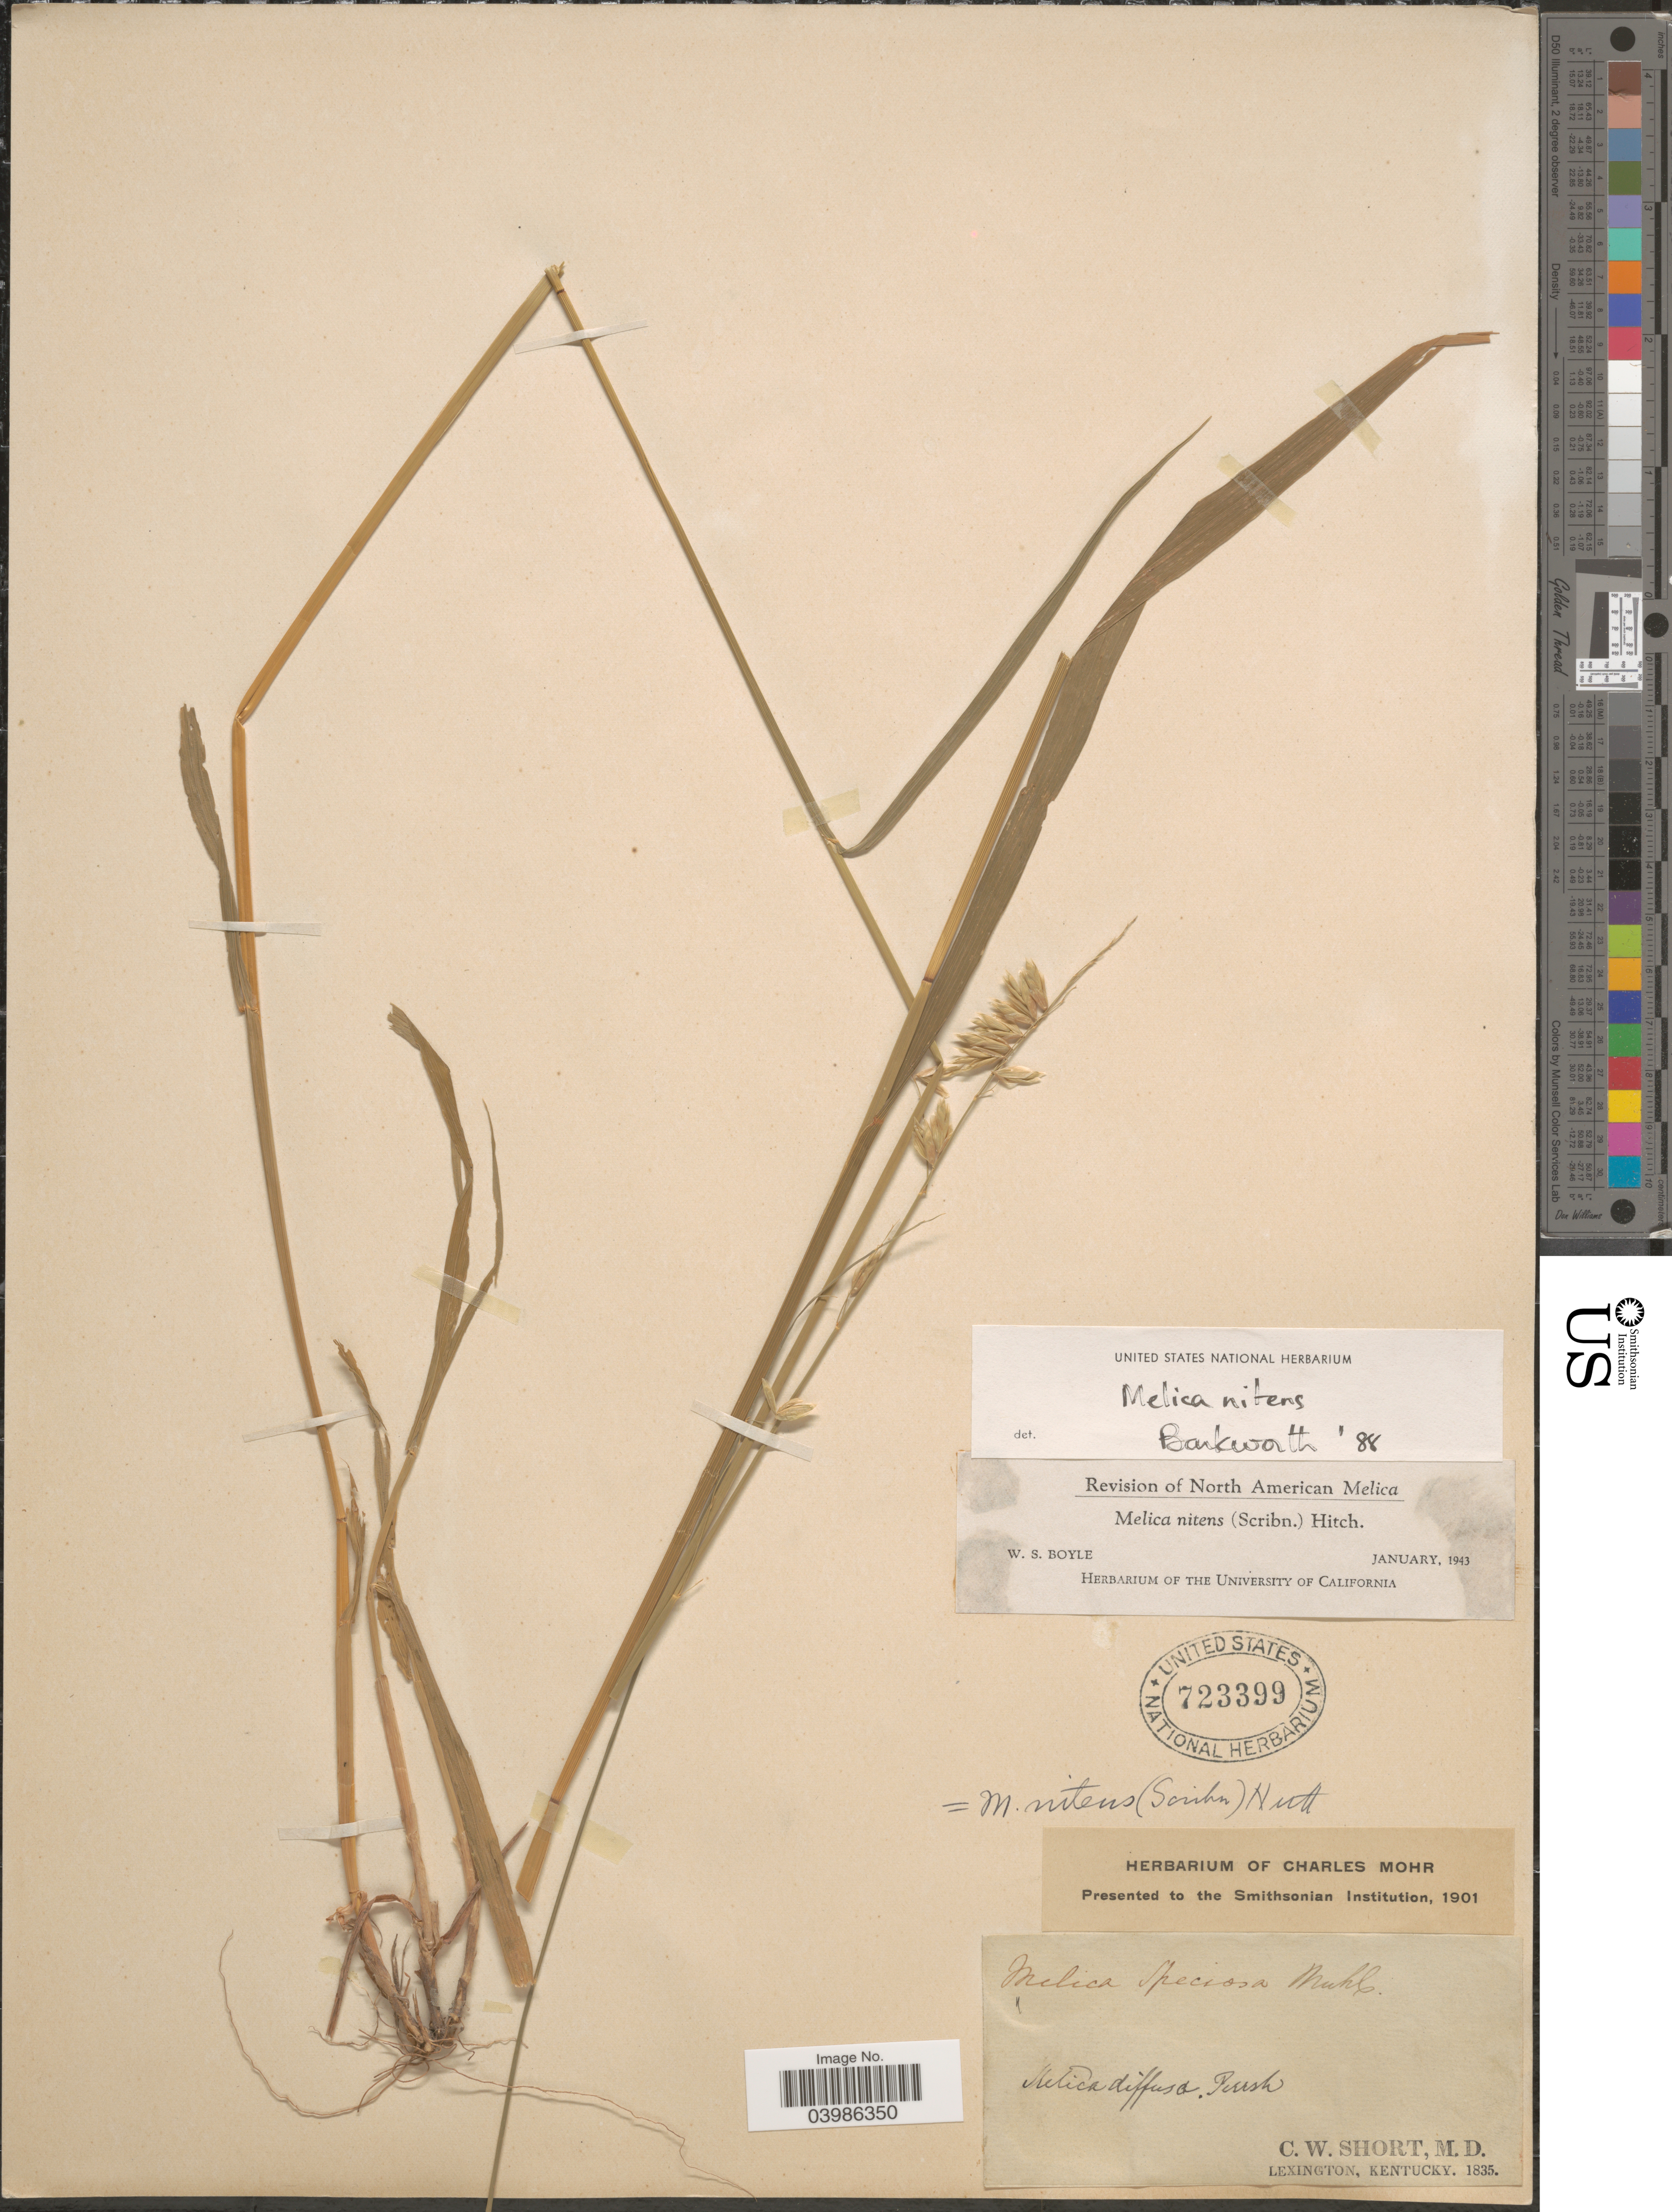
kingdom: Plantae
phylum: Tracheophyta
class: Liliopsida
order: Poales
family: Poaceae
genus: Melica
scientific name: Melica nitens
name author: (Scribn.) Nutt. ex Piper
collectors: C. W. Short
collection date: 1835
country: United States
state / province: Kentucky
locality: Lexington [unsure placement]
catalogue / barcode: US 723399